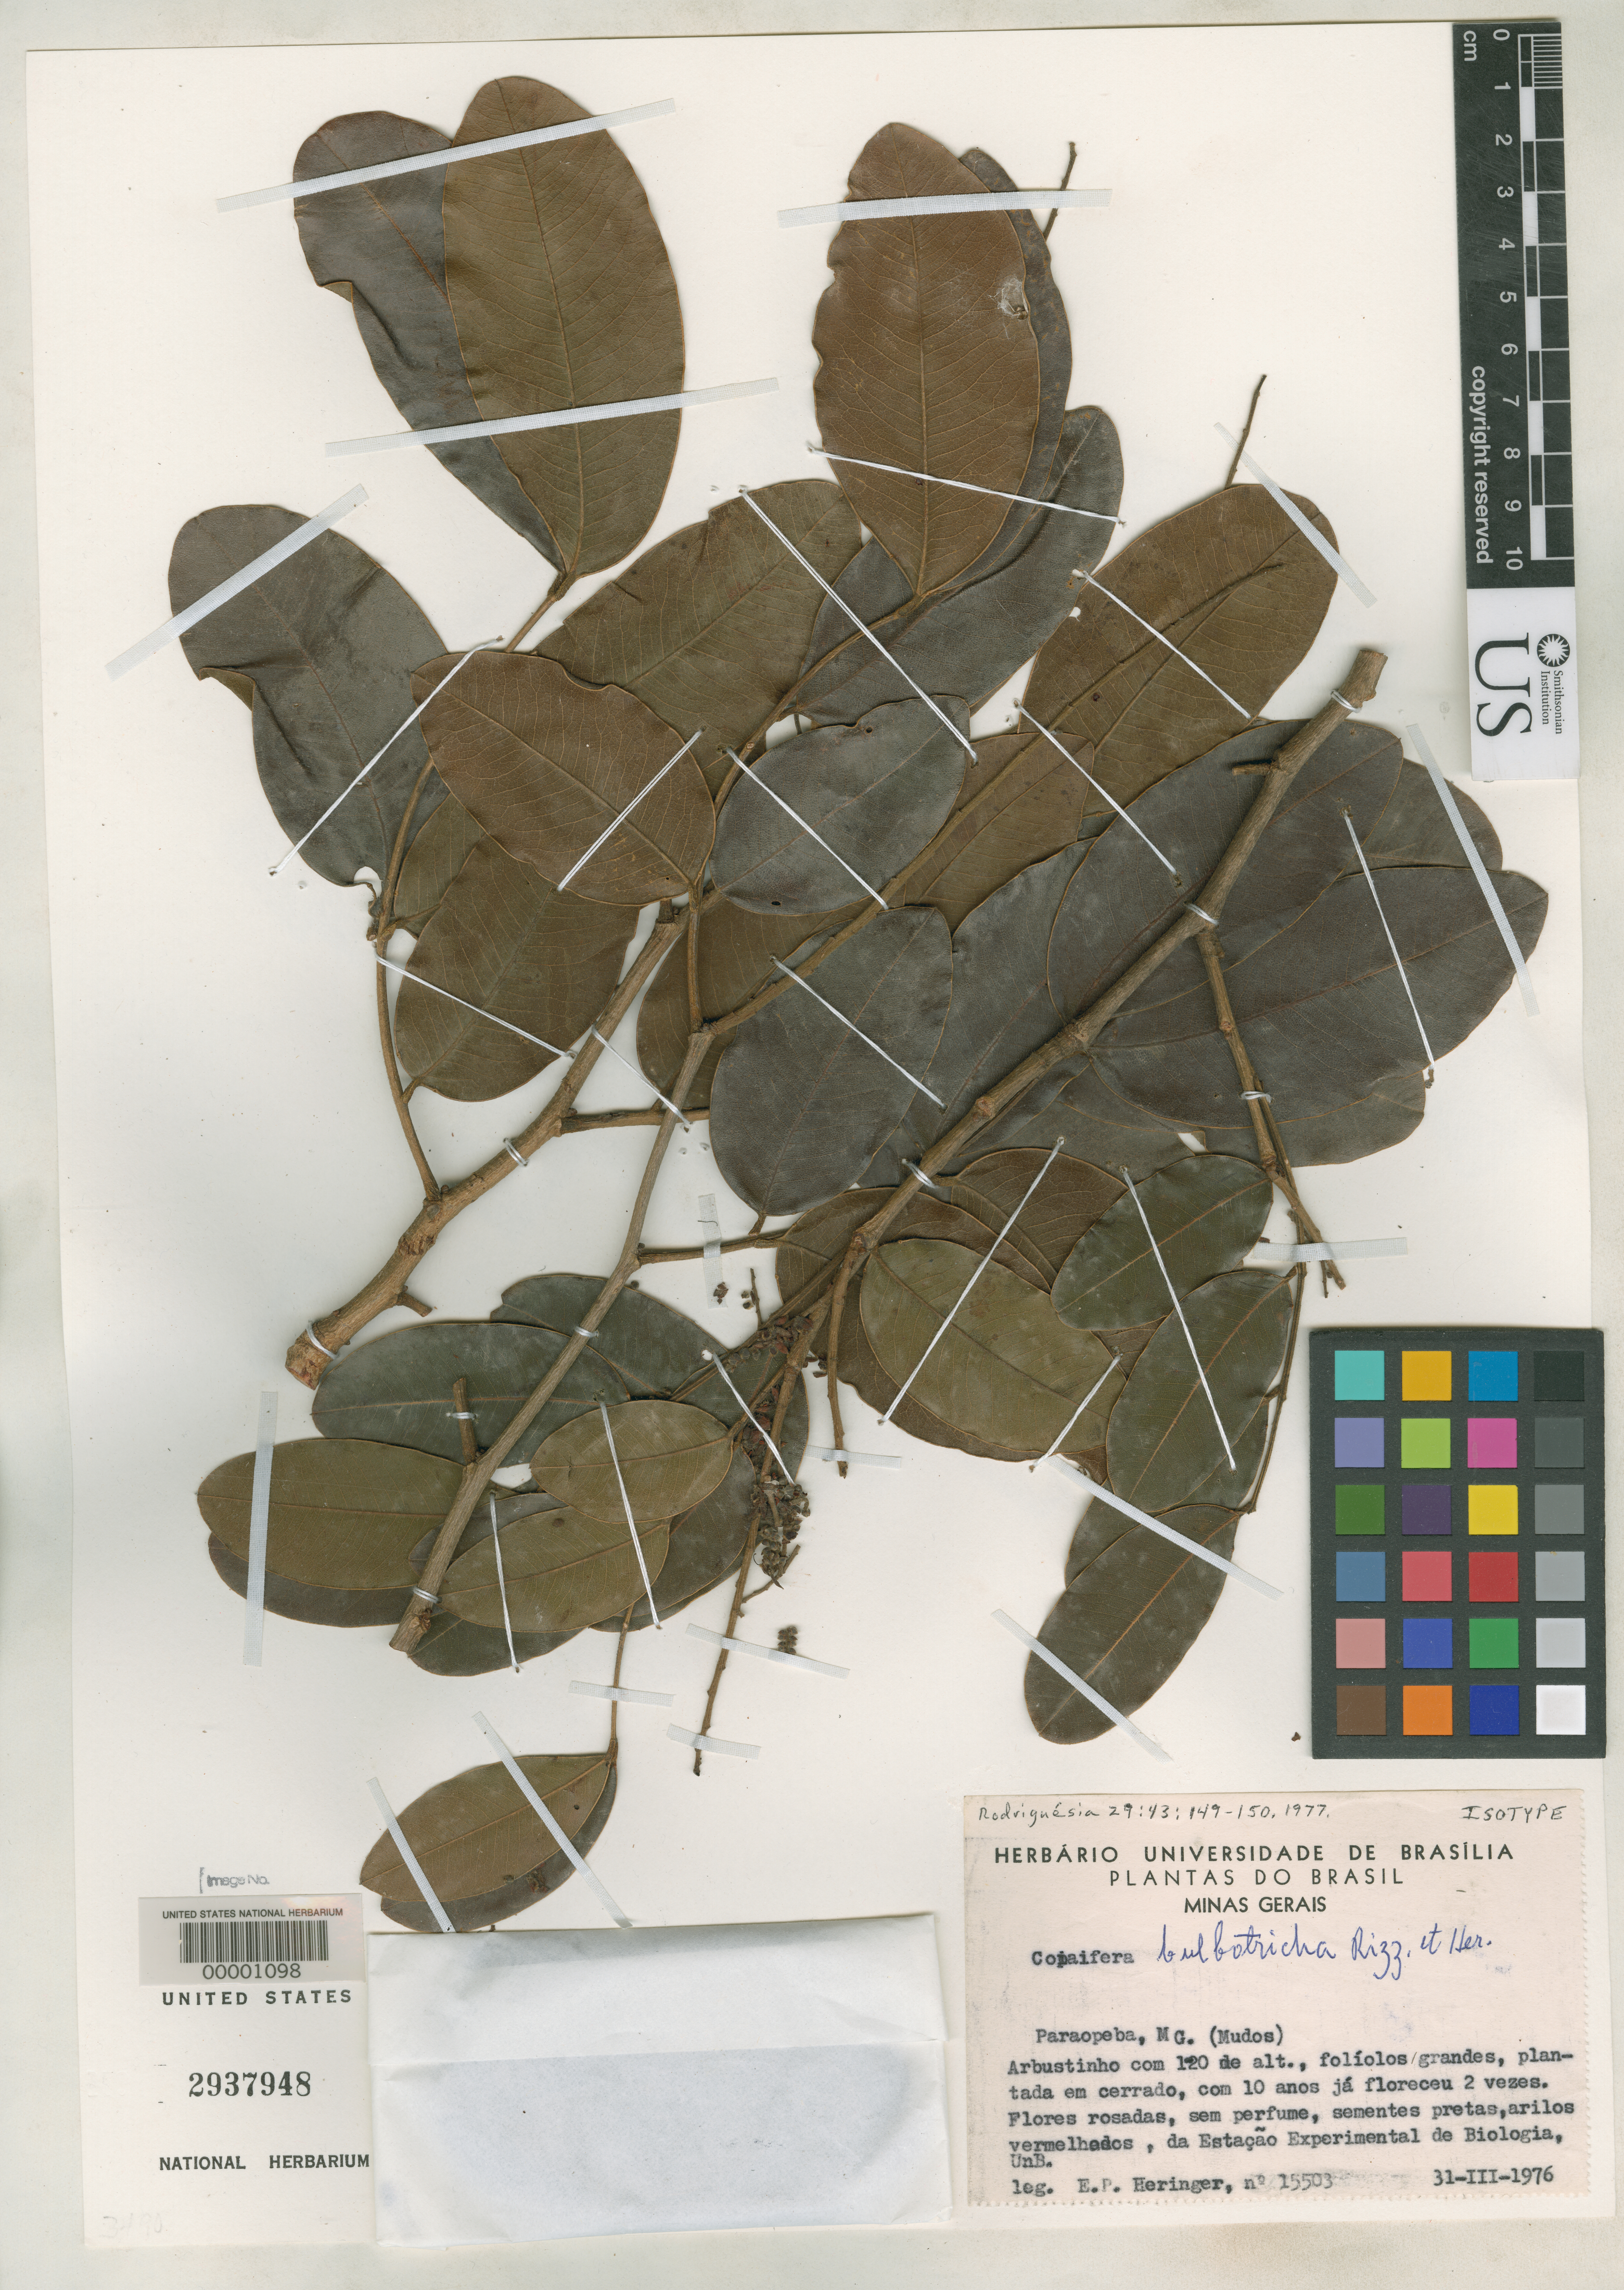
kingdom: Plantae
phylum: Tracheophyta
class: Magnoliopsida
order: Fabales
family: Fabaceae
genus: Copaifera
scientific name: Copaifera bulbotricha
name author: Rizzini & Heringer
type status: Isotype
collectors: E. P. Heringer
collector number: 15503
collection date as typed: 31 Mar 1976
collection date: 1976-03-31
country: Brazil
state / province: Minas Gerais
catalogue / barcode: US 2937948